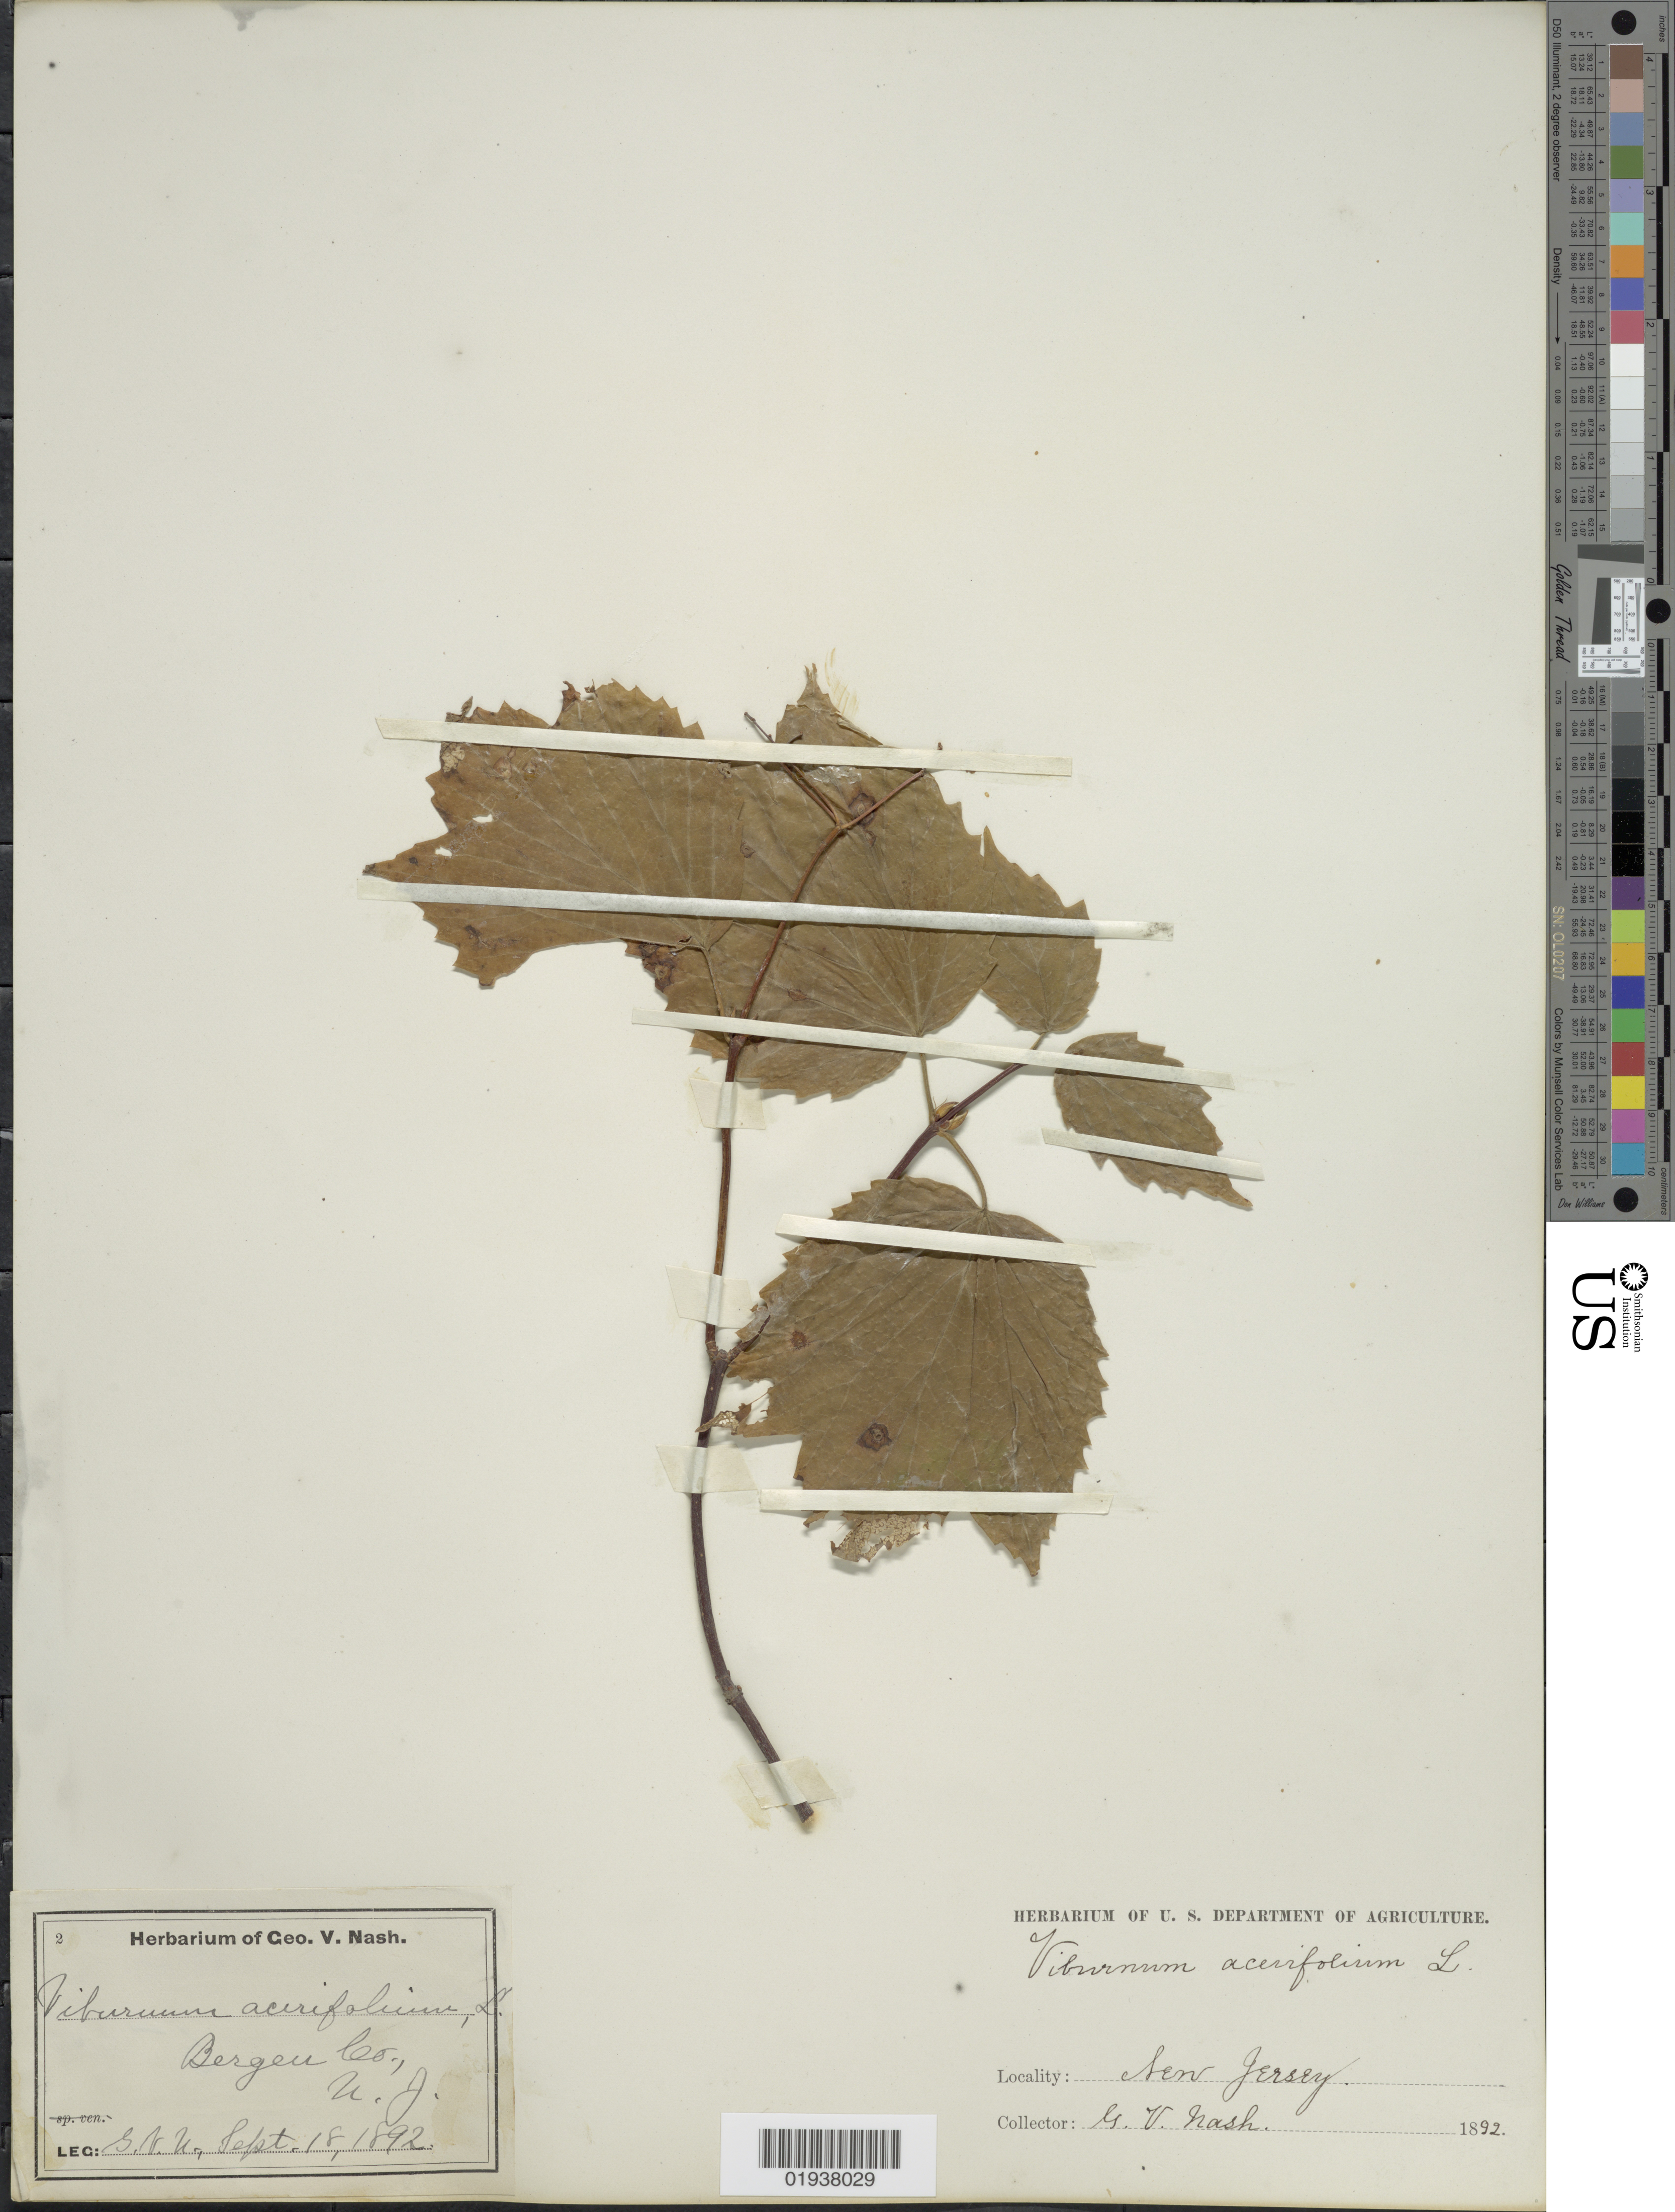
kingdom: Plantae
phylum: Tracheophyta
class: Magnoliopsida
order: Dipsacales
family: Viburnaceae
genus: Viburnum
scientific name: Viburnum acerifolium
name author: L.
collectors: G. V. Nash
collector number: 2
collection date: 1892-09-18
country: United States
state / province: New Jersey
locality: Bergen Co.